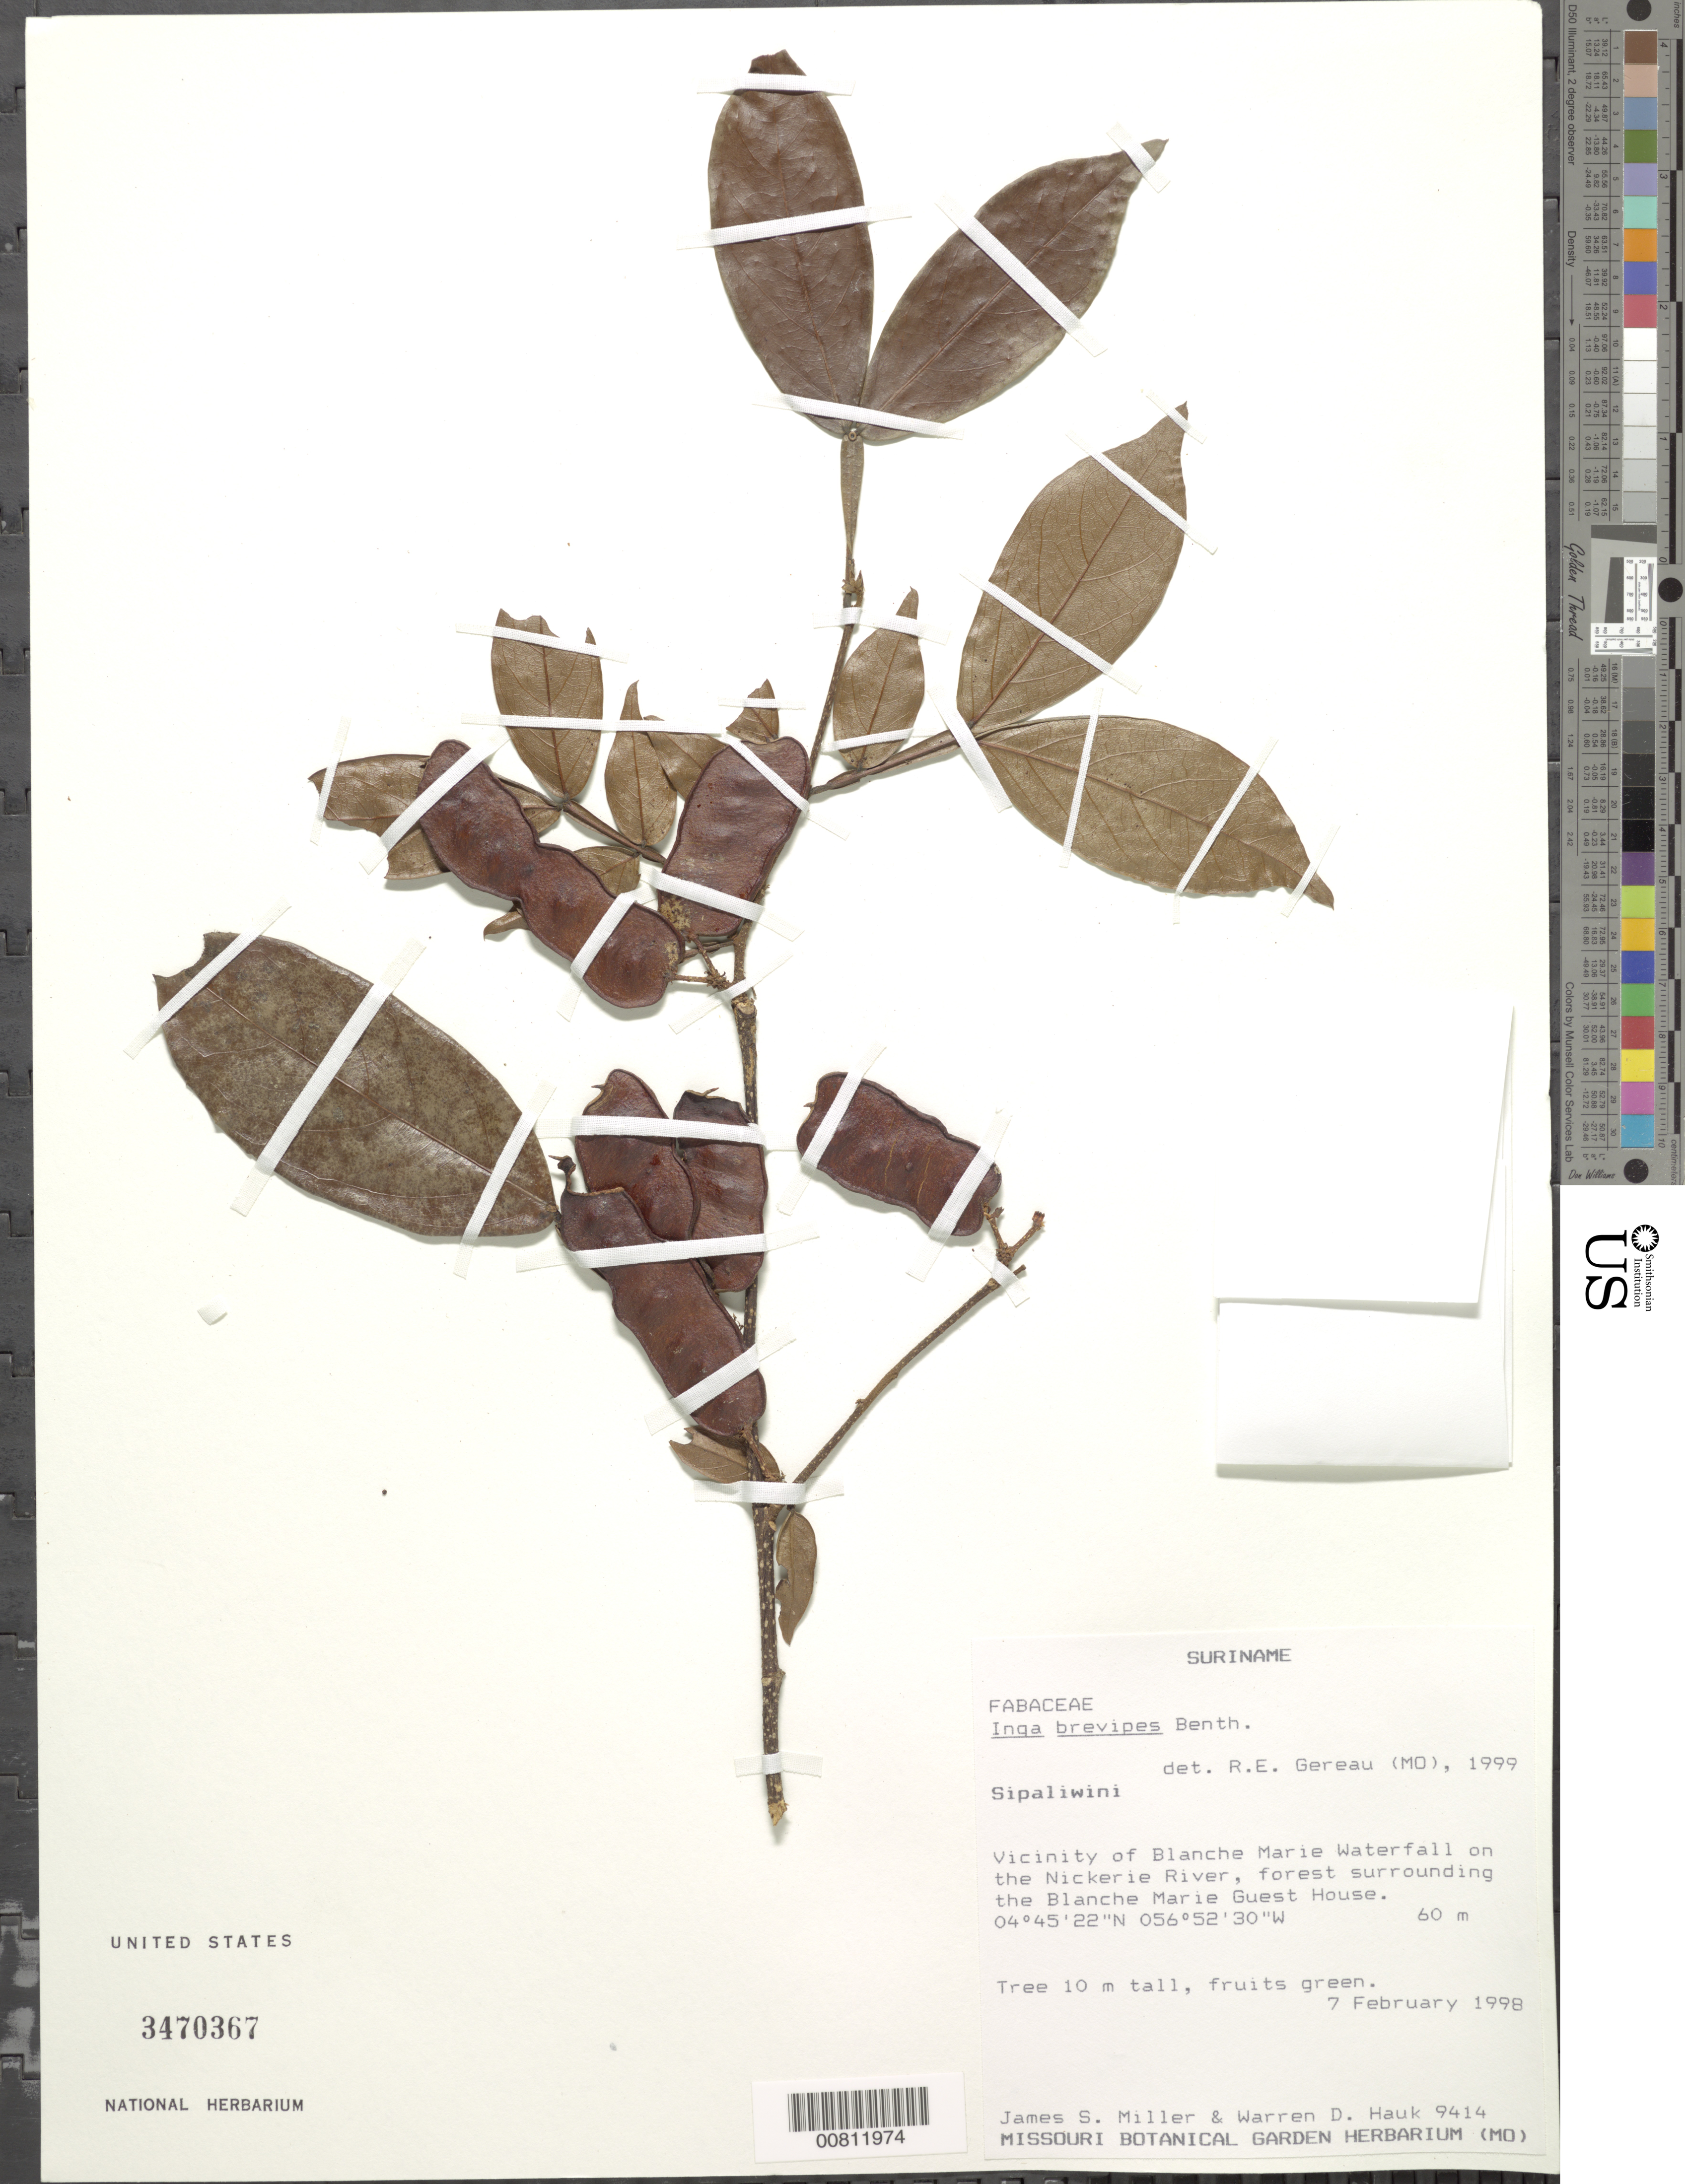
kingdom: Plantae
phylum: Tracheophyta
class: Magnoliopsida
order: Fabales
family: Fabaceae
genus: Inga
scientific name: Inga brevipes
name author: Benth.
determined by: Gereau, R. E.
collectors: J. S. Miller & W. Hauk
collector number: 9414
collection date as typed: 7-Feb-98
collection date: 1998-02-07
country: Suriname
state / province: Sipaliwini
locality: Blanche Marie falls, vic., on Nickerie R., forest around Blanche Marie Guest House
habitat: Forest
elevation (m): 60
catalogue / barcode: US 3470367